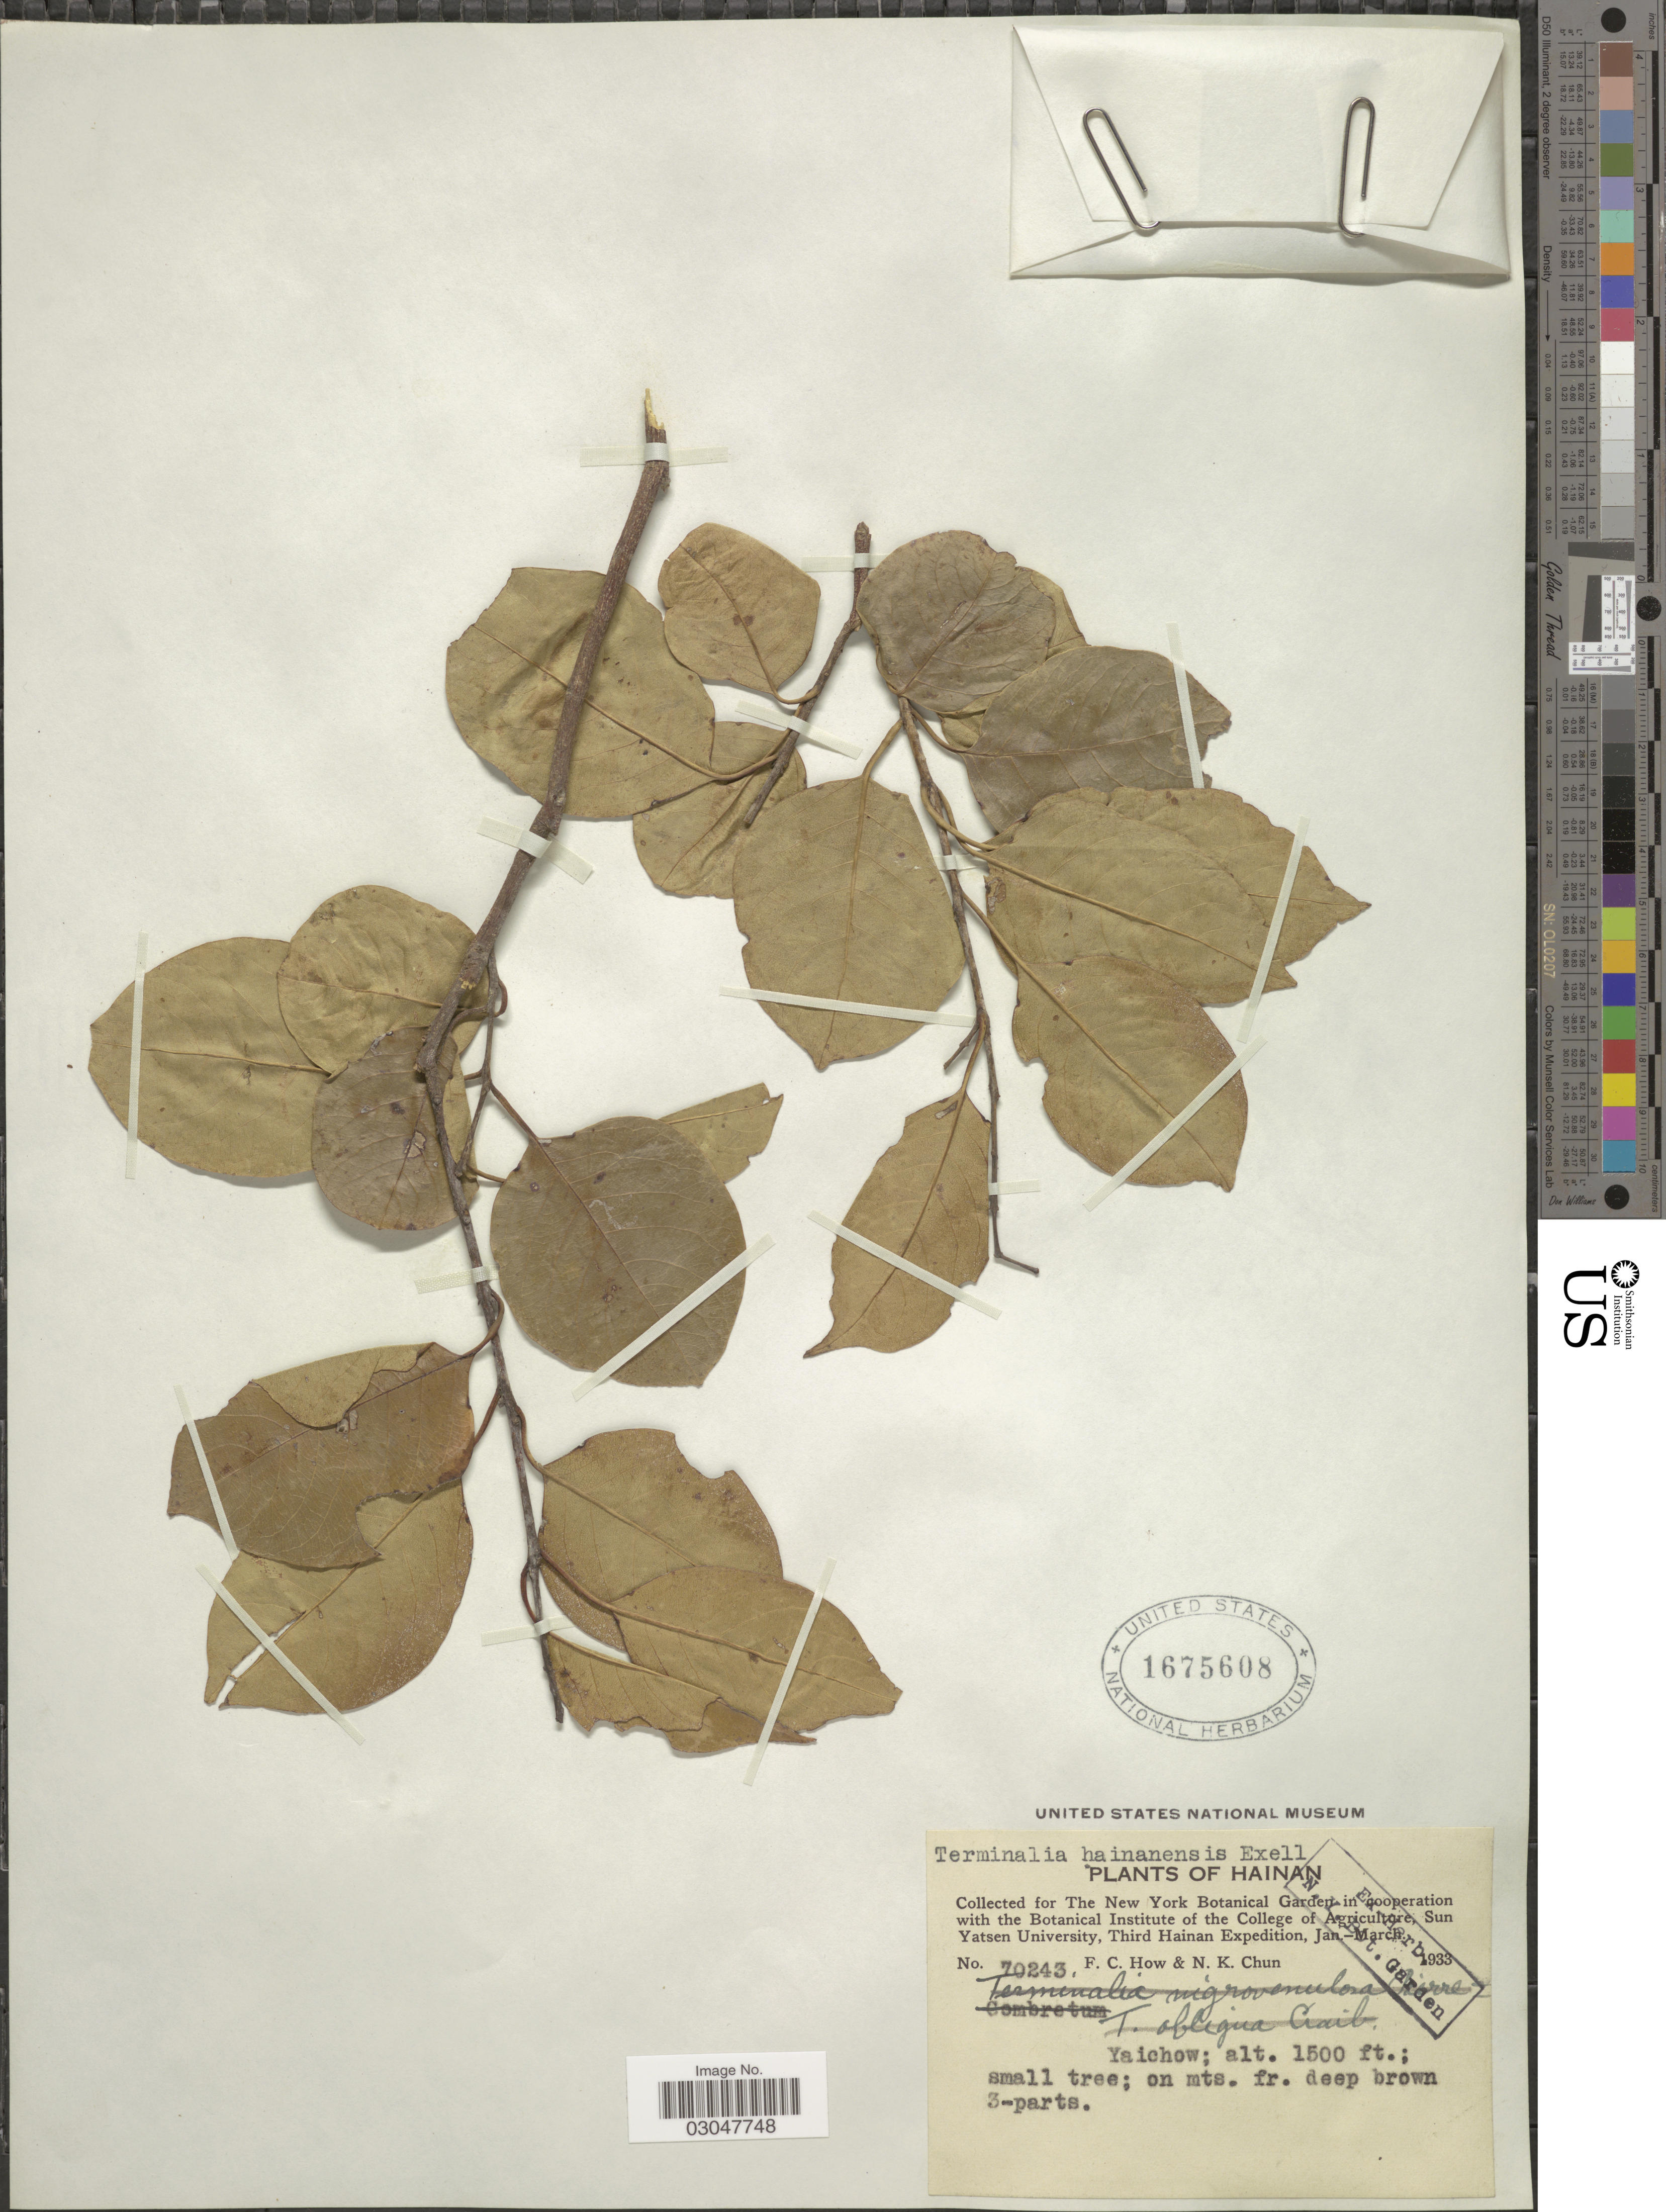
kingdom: Plantae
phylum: Tracheophyta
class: Magnoliopsida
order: Myrtales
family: Combretaceae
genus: Terminalia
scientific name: Terminalia hainanensis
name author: Exell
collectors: F. C. How & N. K. Chun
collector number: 70243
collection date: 1933-01/1933-03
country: China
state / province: Hainan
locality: Yaichow.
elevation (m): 457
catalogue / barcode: US 1675608